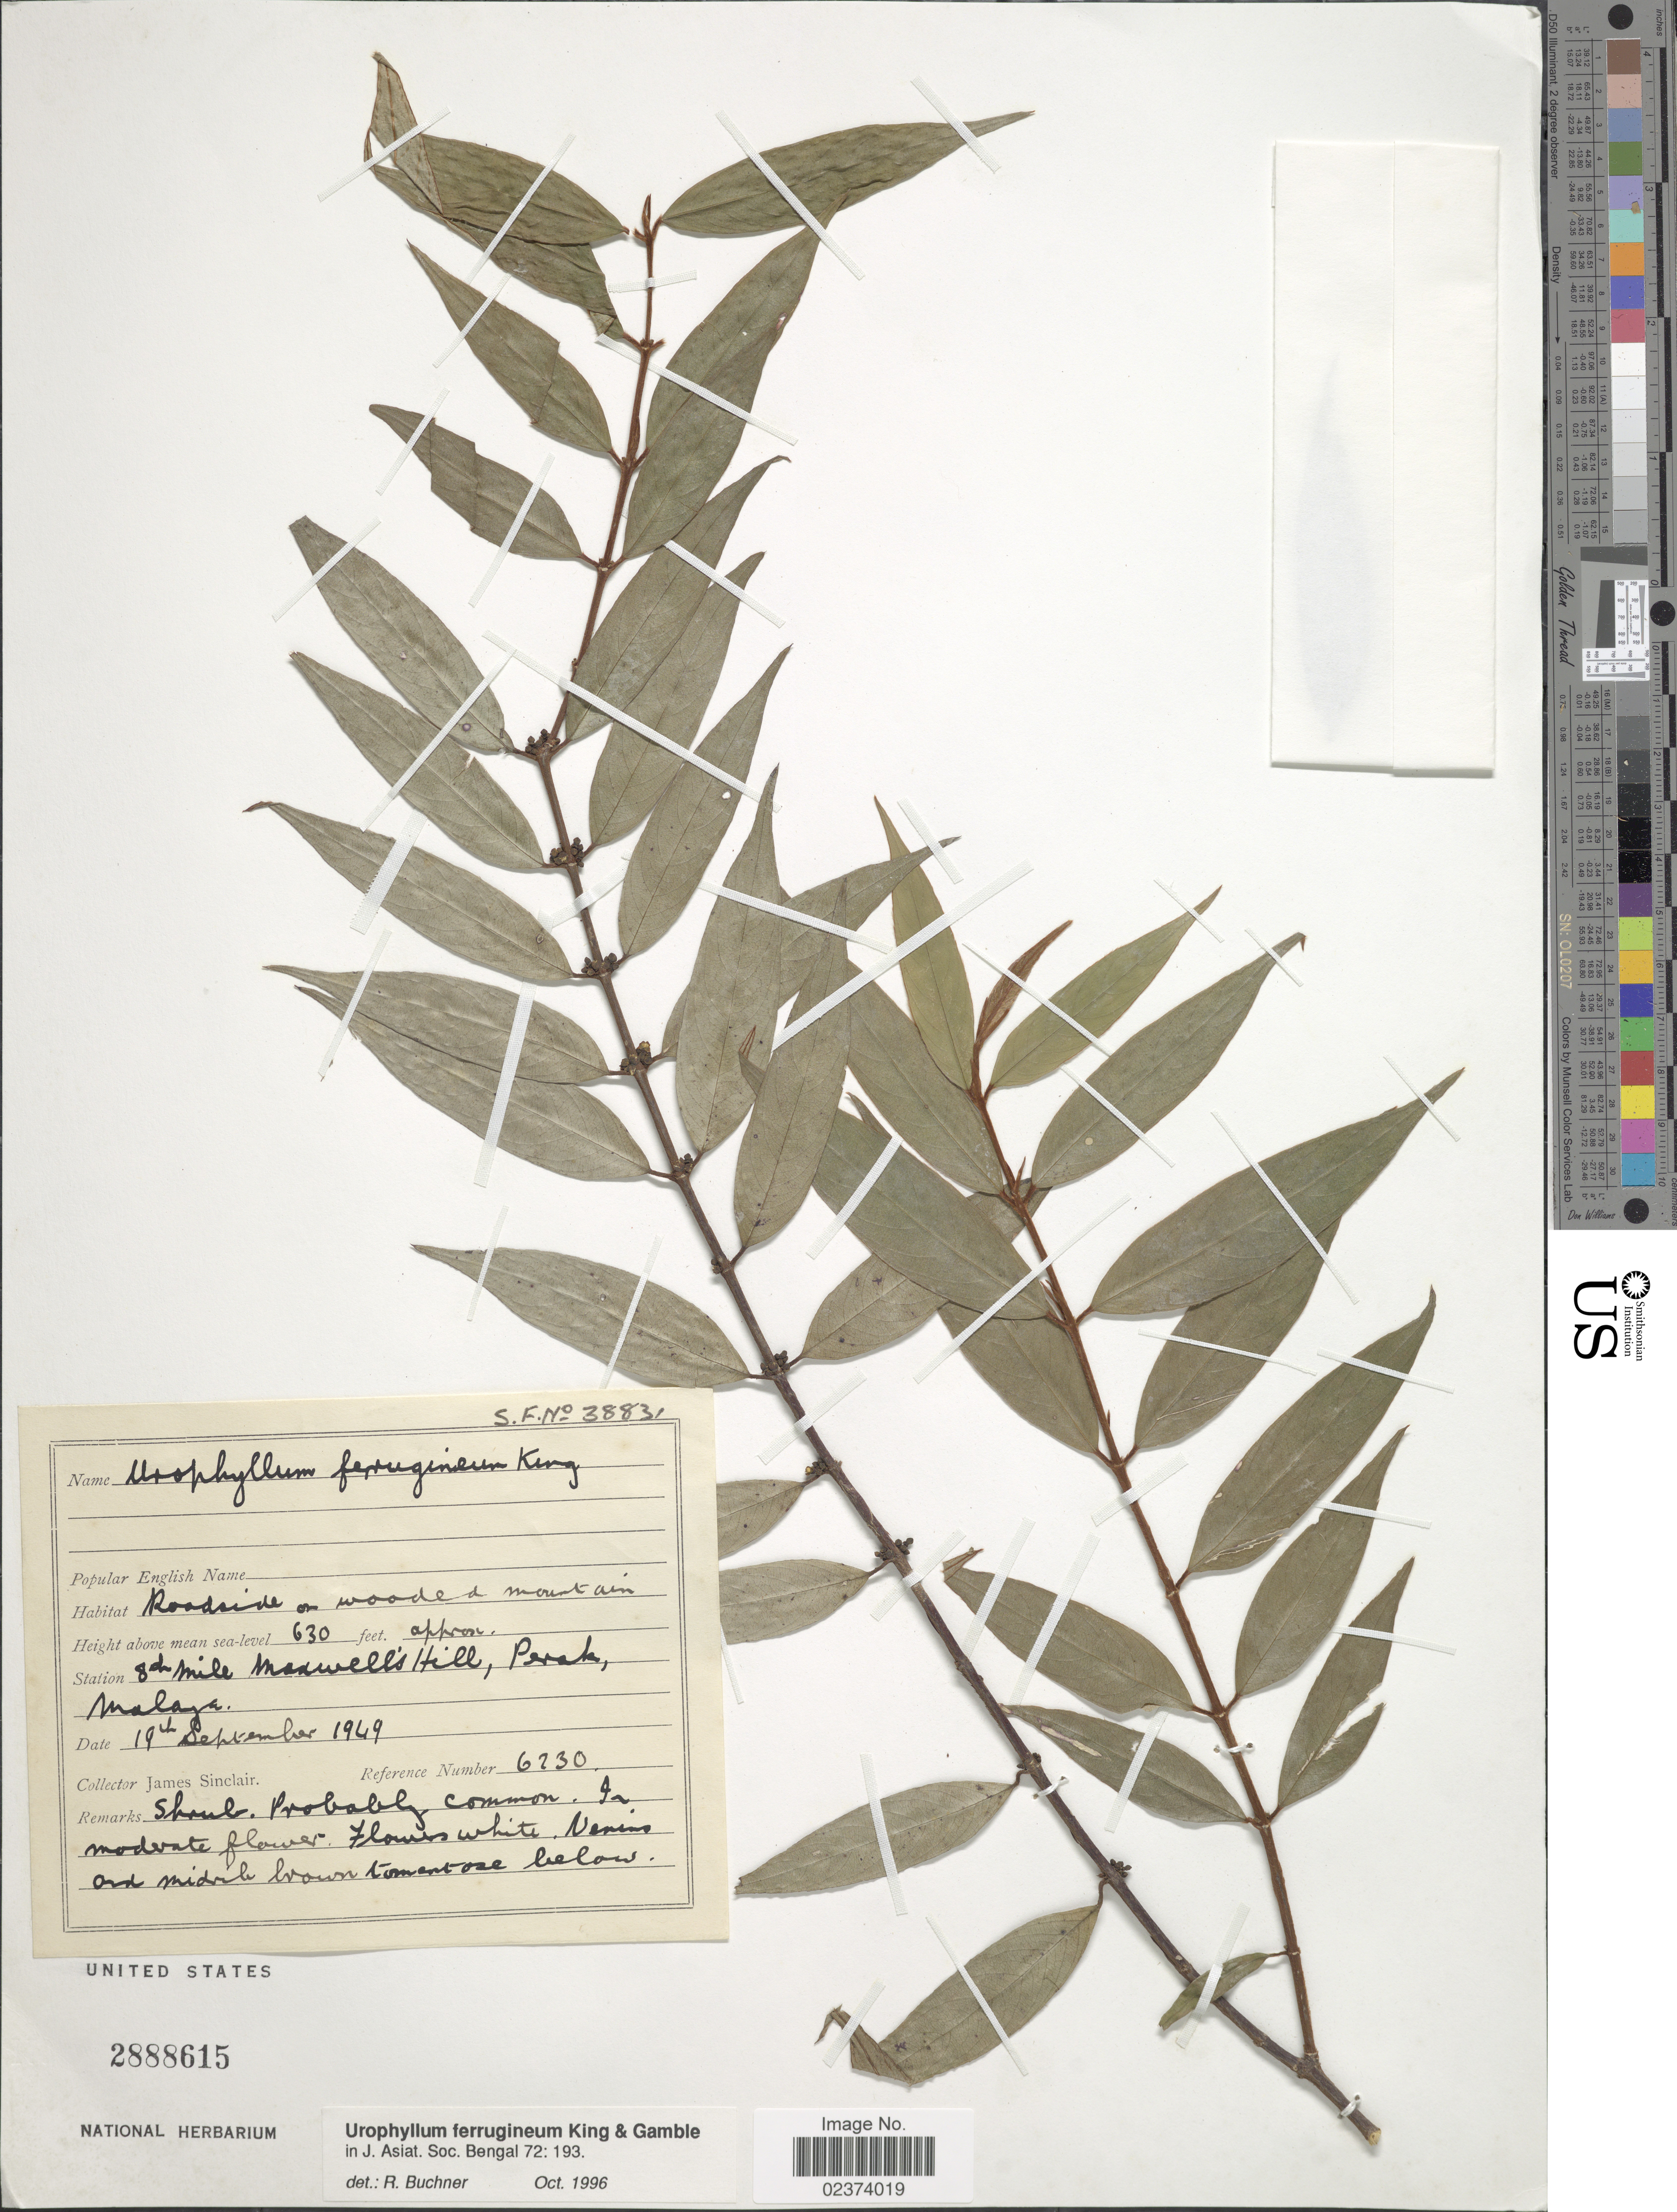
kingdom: Plantae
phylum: Tracheophyta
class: Magnoliopsida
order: Gentianales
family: Rubiaceae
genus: Urophyllum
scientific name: Urophyllum ferrugineum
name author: King & Gamble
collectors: J. Sinclair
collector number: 6230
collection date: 1949-09-19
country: Malaysia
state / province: Perak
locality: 8th mile Maxwell's Hill, Perak, Malaya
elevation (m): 192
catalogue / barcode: US 2888615